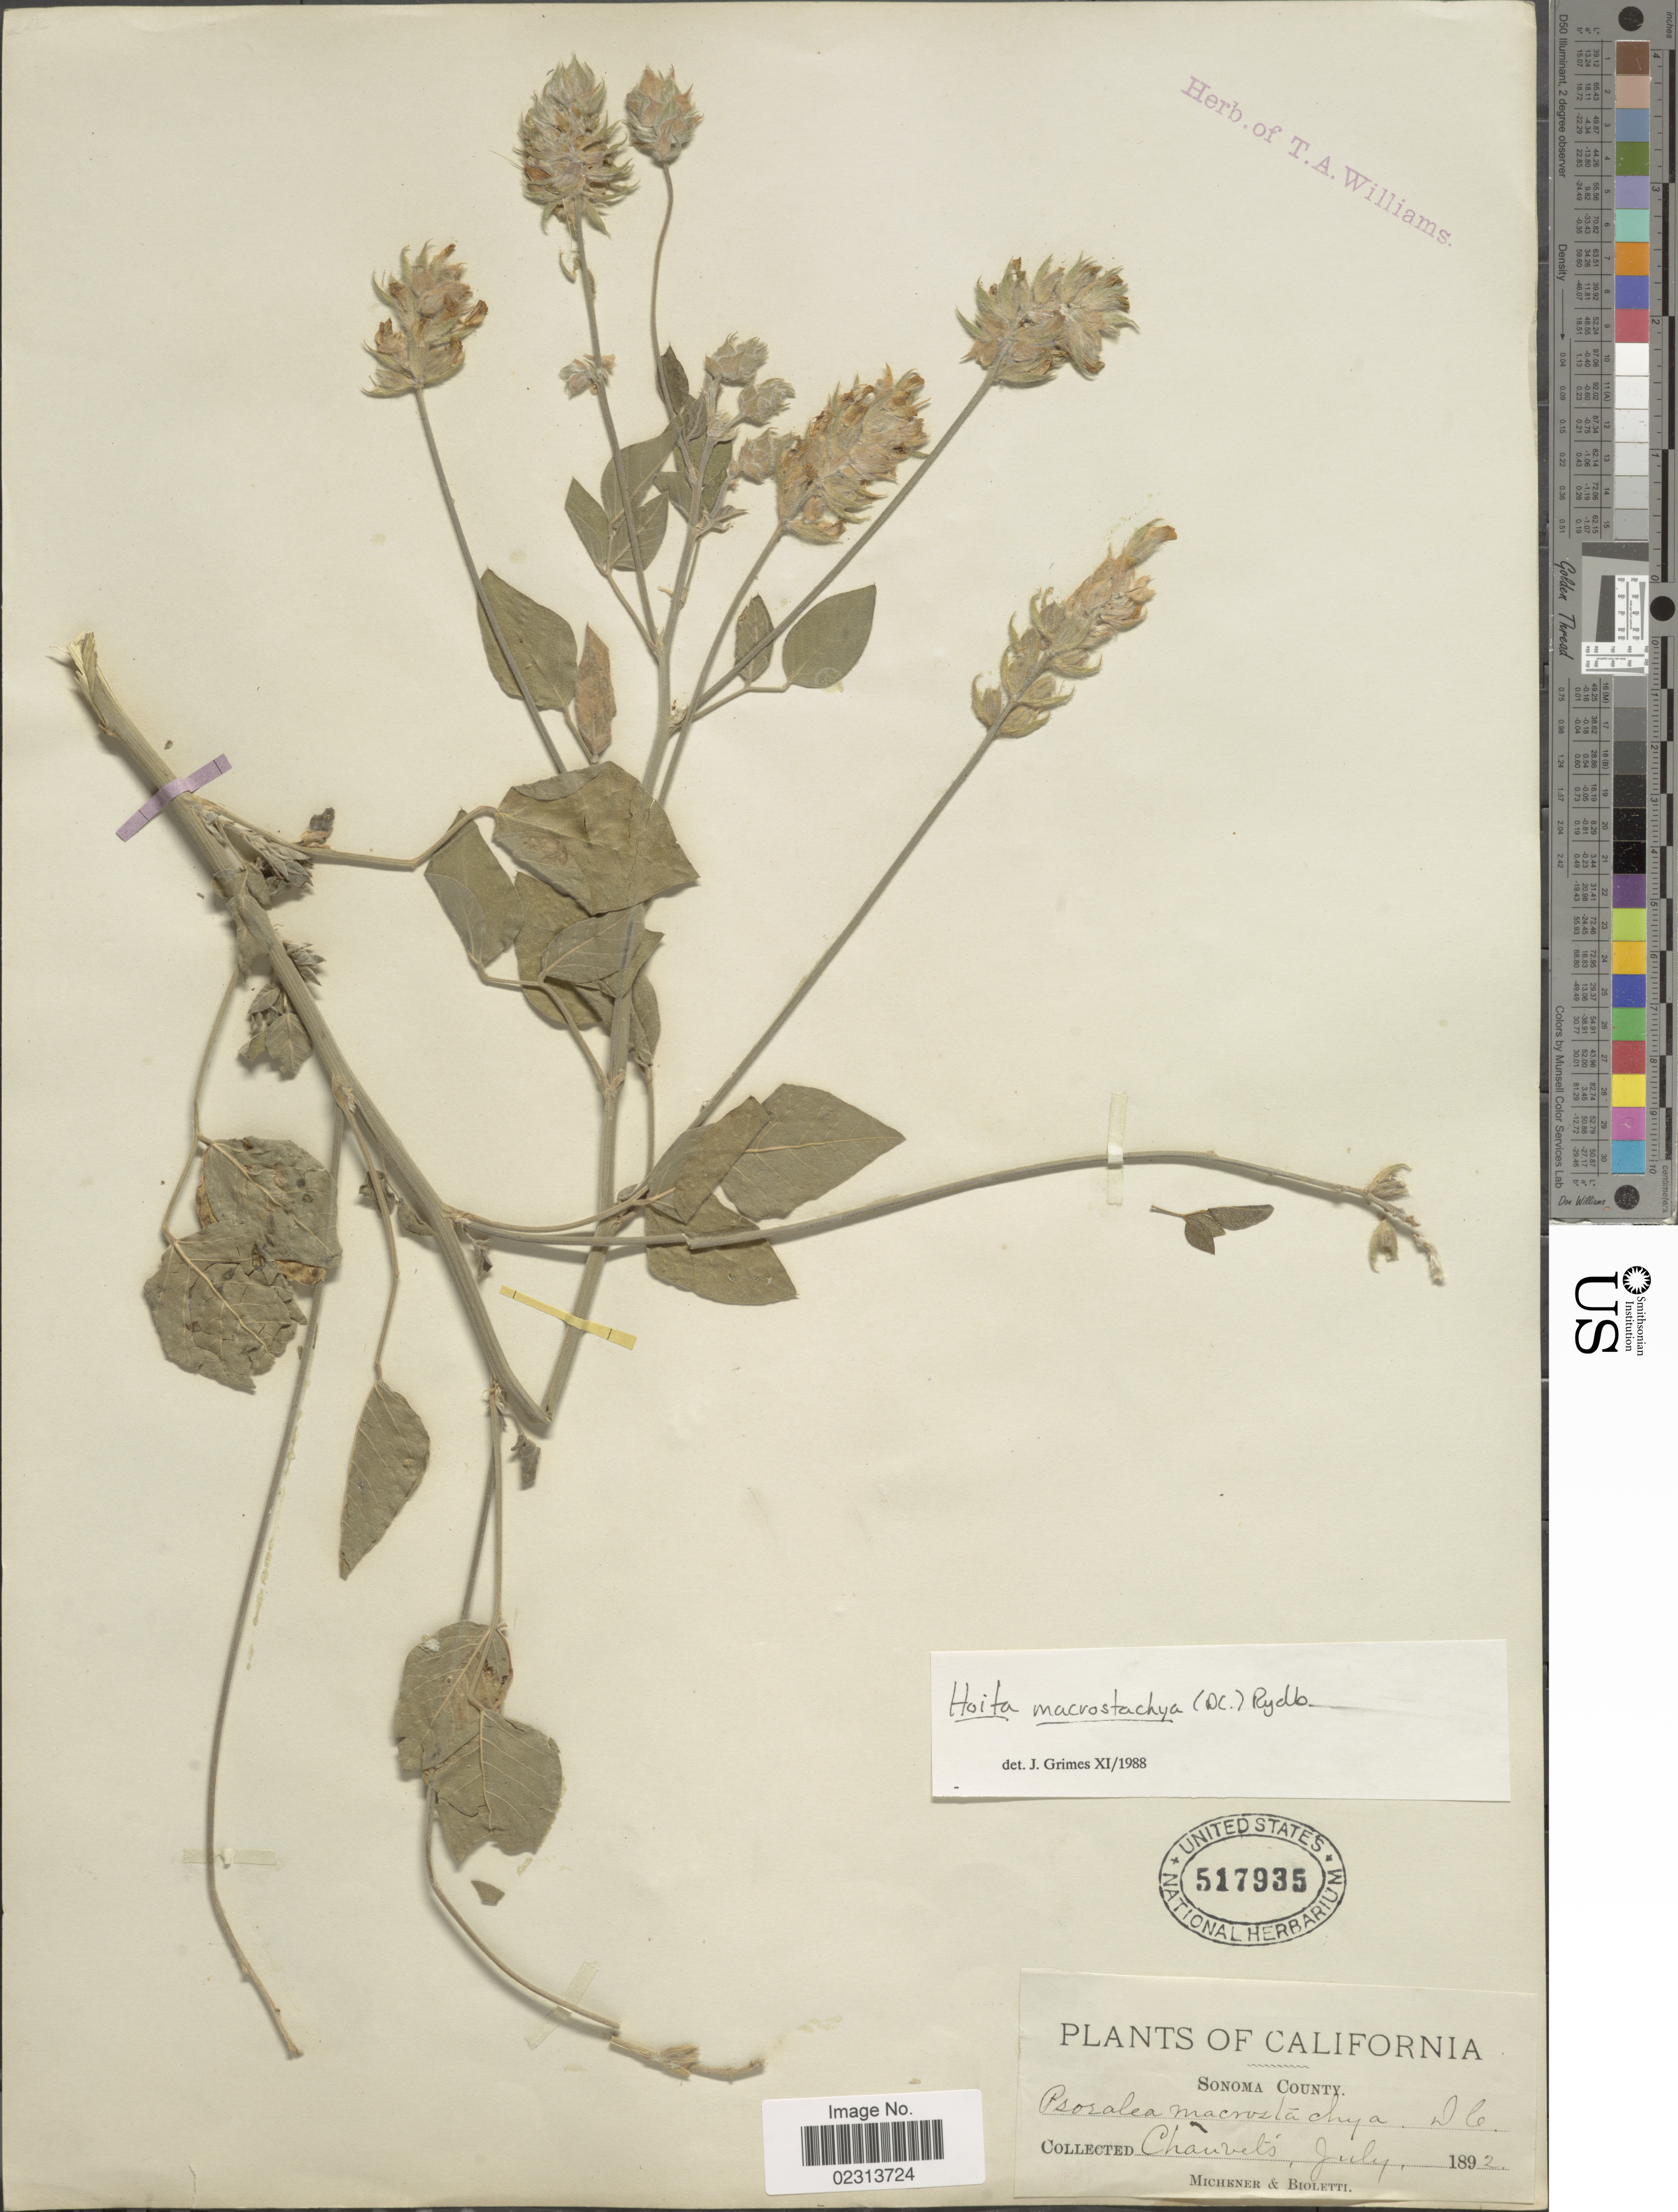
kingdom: Plantae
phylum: Tracheophyta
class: Magnoliopsida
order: Fabales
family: Fabaceae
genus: Hoita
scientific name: Hoita macrostachya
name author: (DC.) Rydb.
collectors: -. Michener & -- Bioletti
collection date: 1892-07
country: United States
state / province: California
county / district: Sonoma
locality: Sonoma County, Chauvets.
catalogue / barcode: US 517935